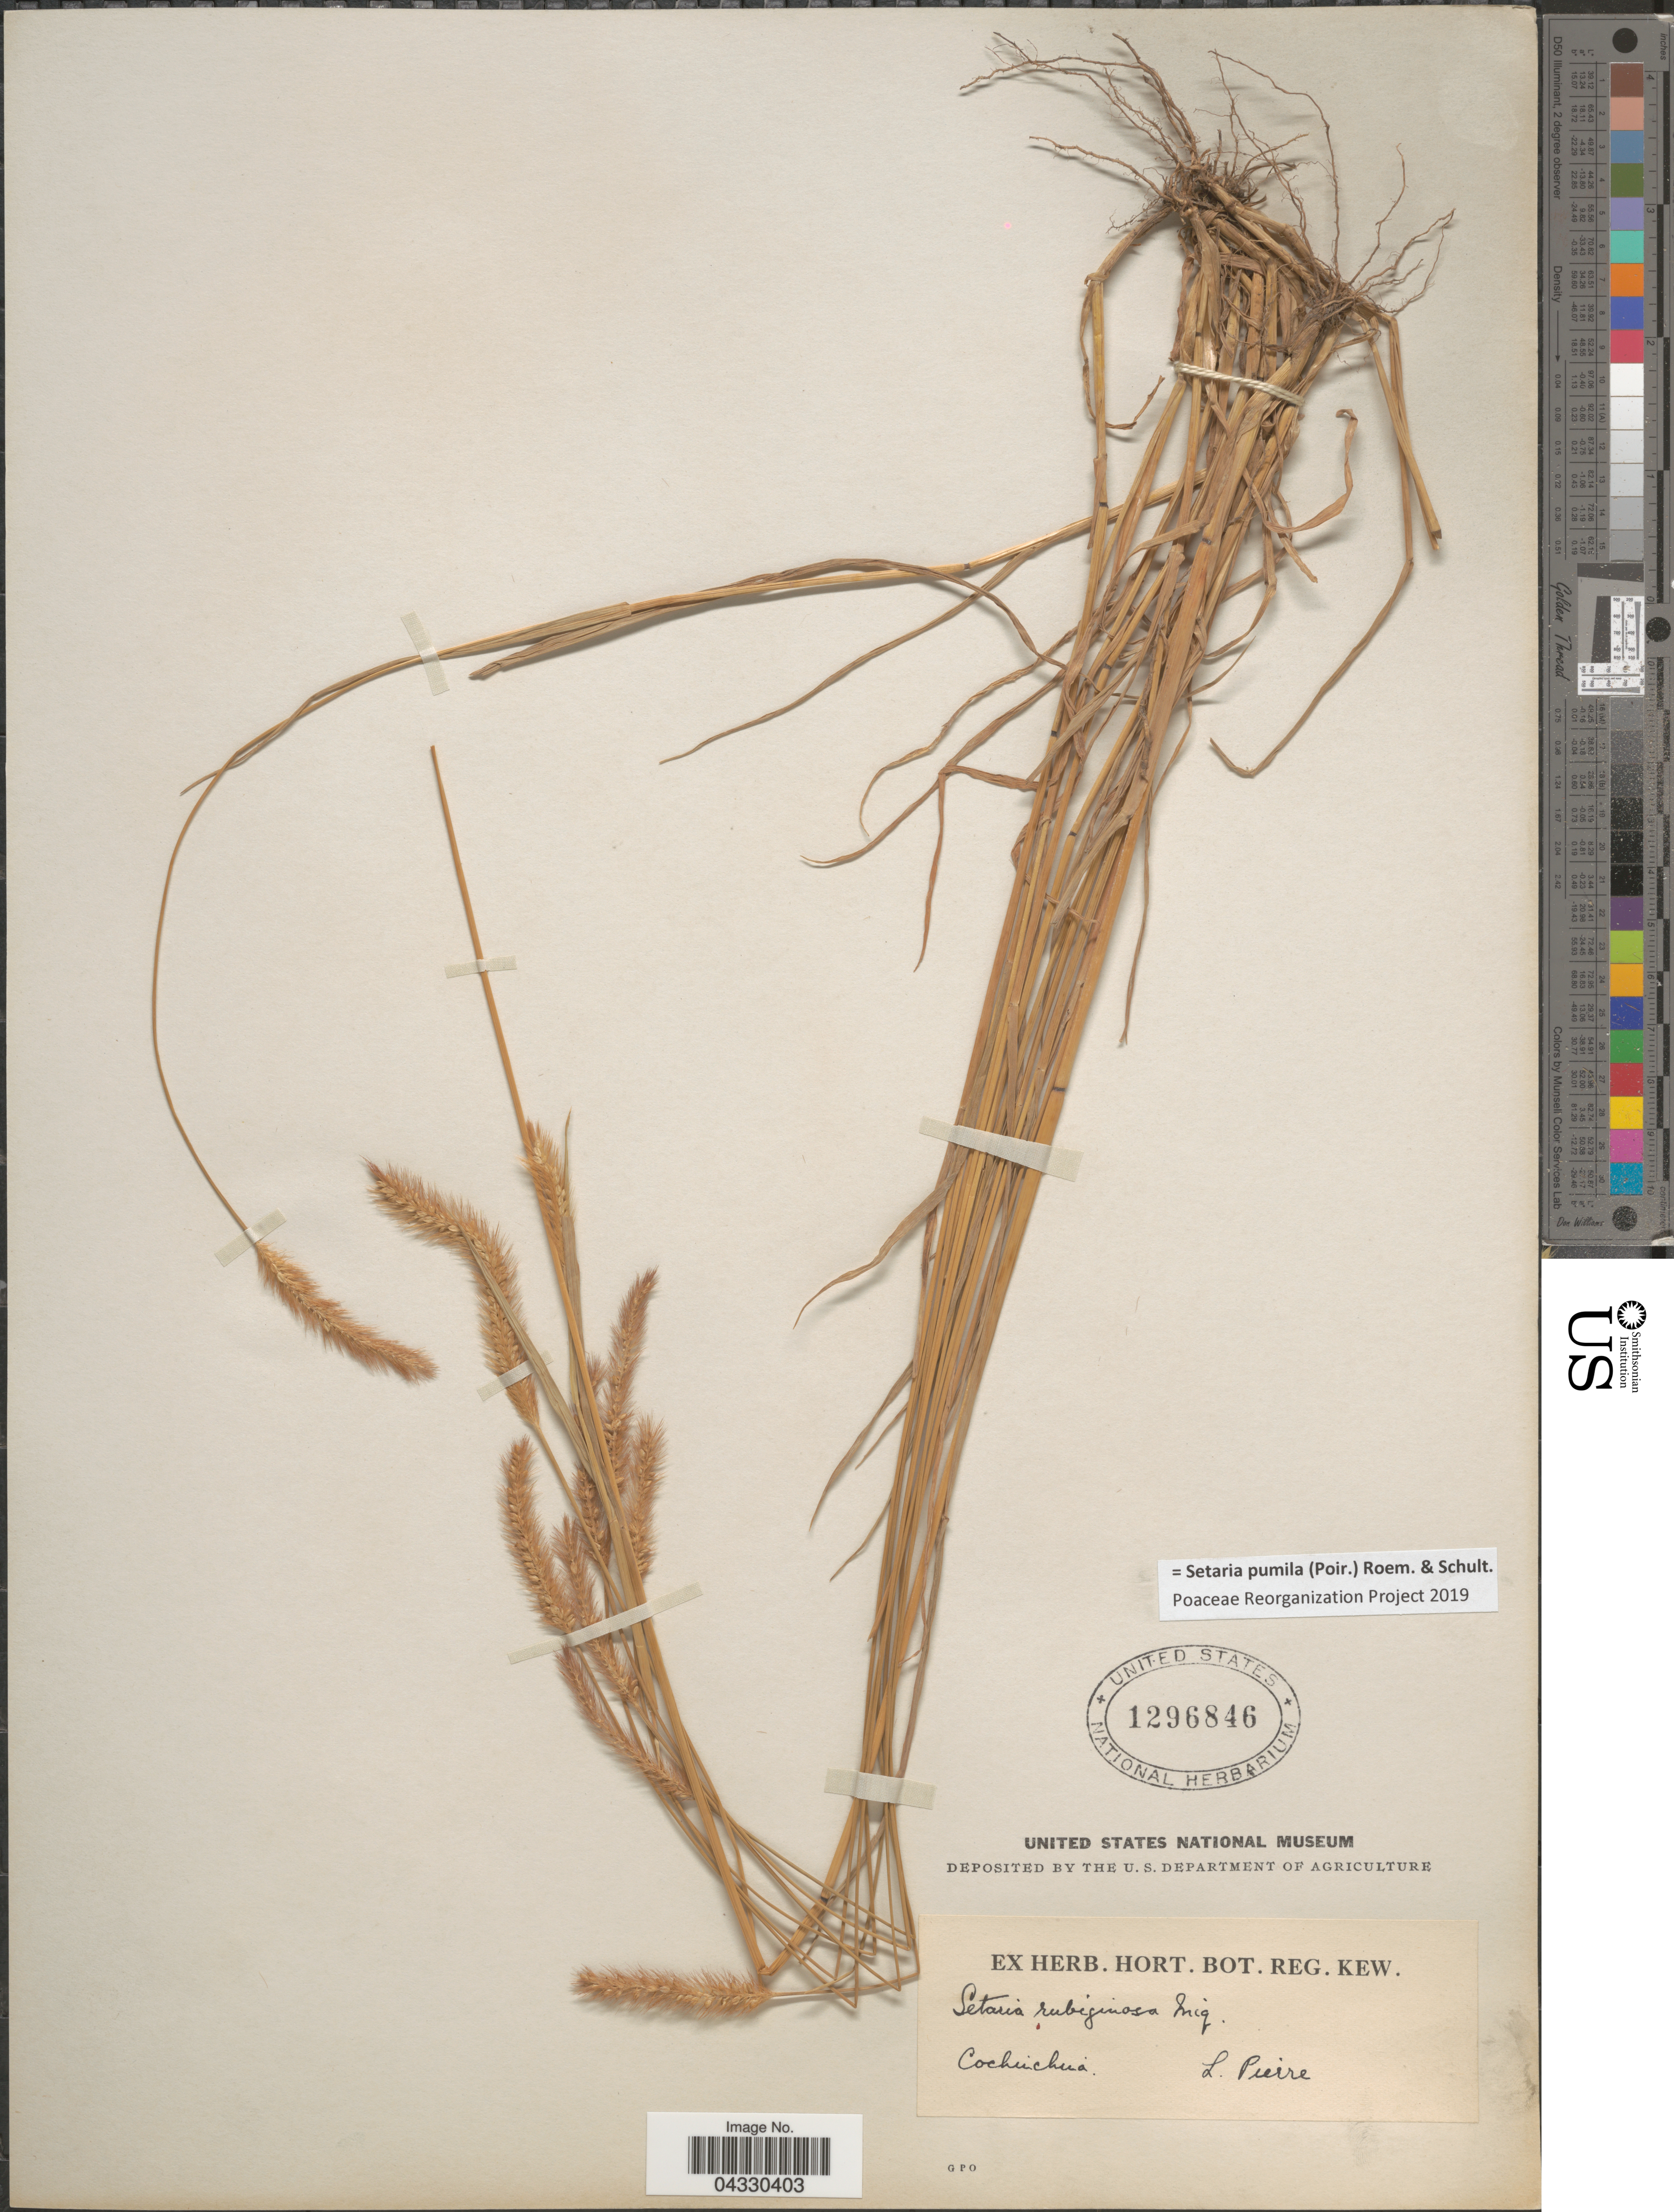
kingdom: Plantae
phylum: Tracheophyta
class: Liliopsida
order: Poales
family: Poaceae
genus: Setaria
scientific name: Setaria pumila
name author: (Poir.) Roem. & Schult.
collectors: L. Pierre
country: Vietnam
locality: Cochinchina.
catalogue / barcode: US 1296846